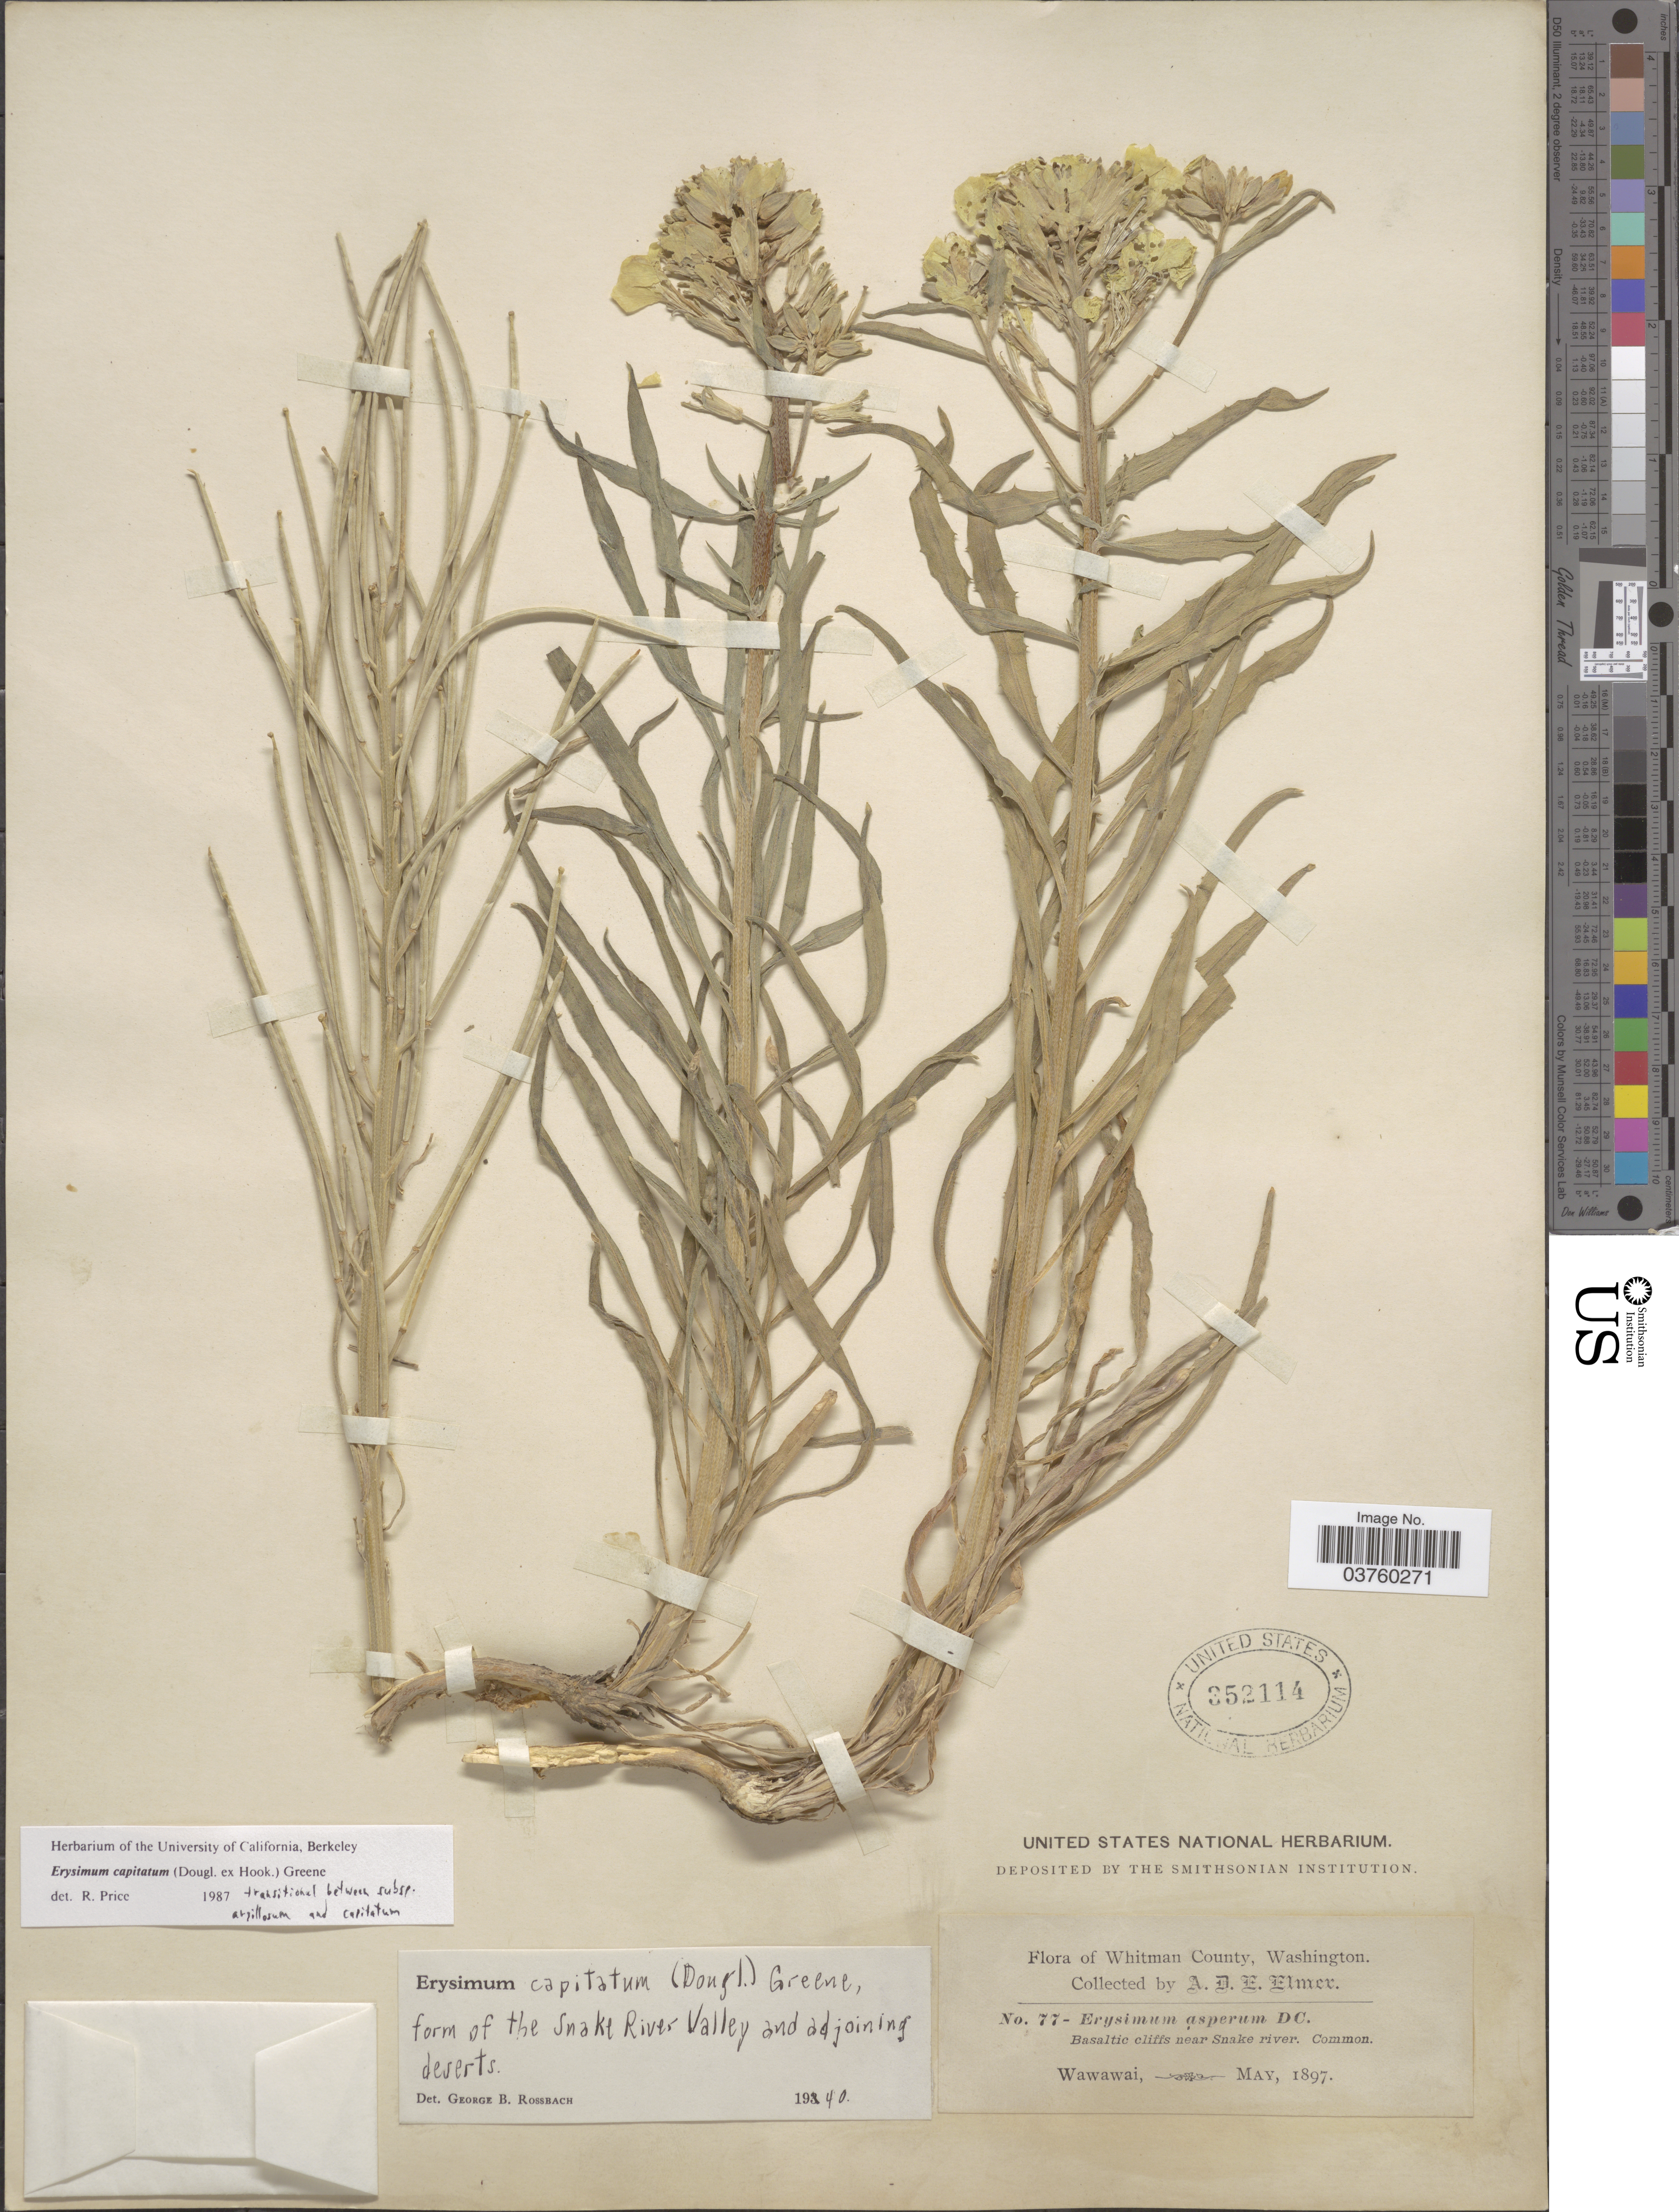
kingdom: Plantae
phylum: Tracheophyta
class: Magnoliopsida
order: Brassicales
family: Brassicaceae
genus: Erysimum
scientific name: Erysimum capitatum subsp. argillosum (Greene) R.A. Price comb. nov. ined.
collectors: A. D. E. Elmer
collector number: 77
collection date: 1897-05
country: United States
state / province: Washington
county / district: Whitman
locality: Whitman County. Basaltic cliffs near Snake River. Wawawai.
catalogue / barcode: US 352114